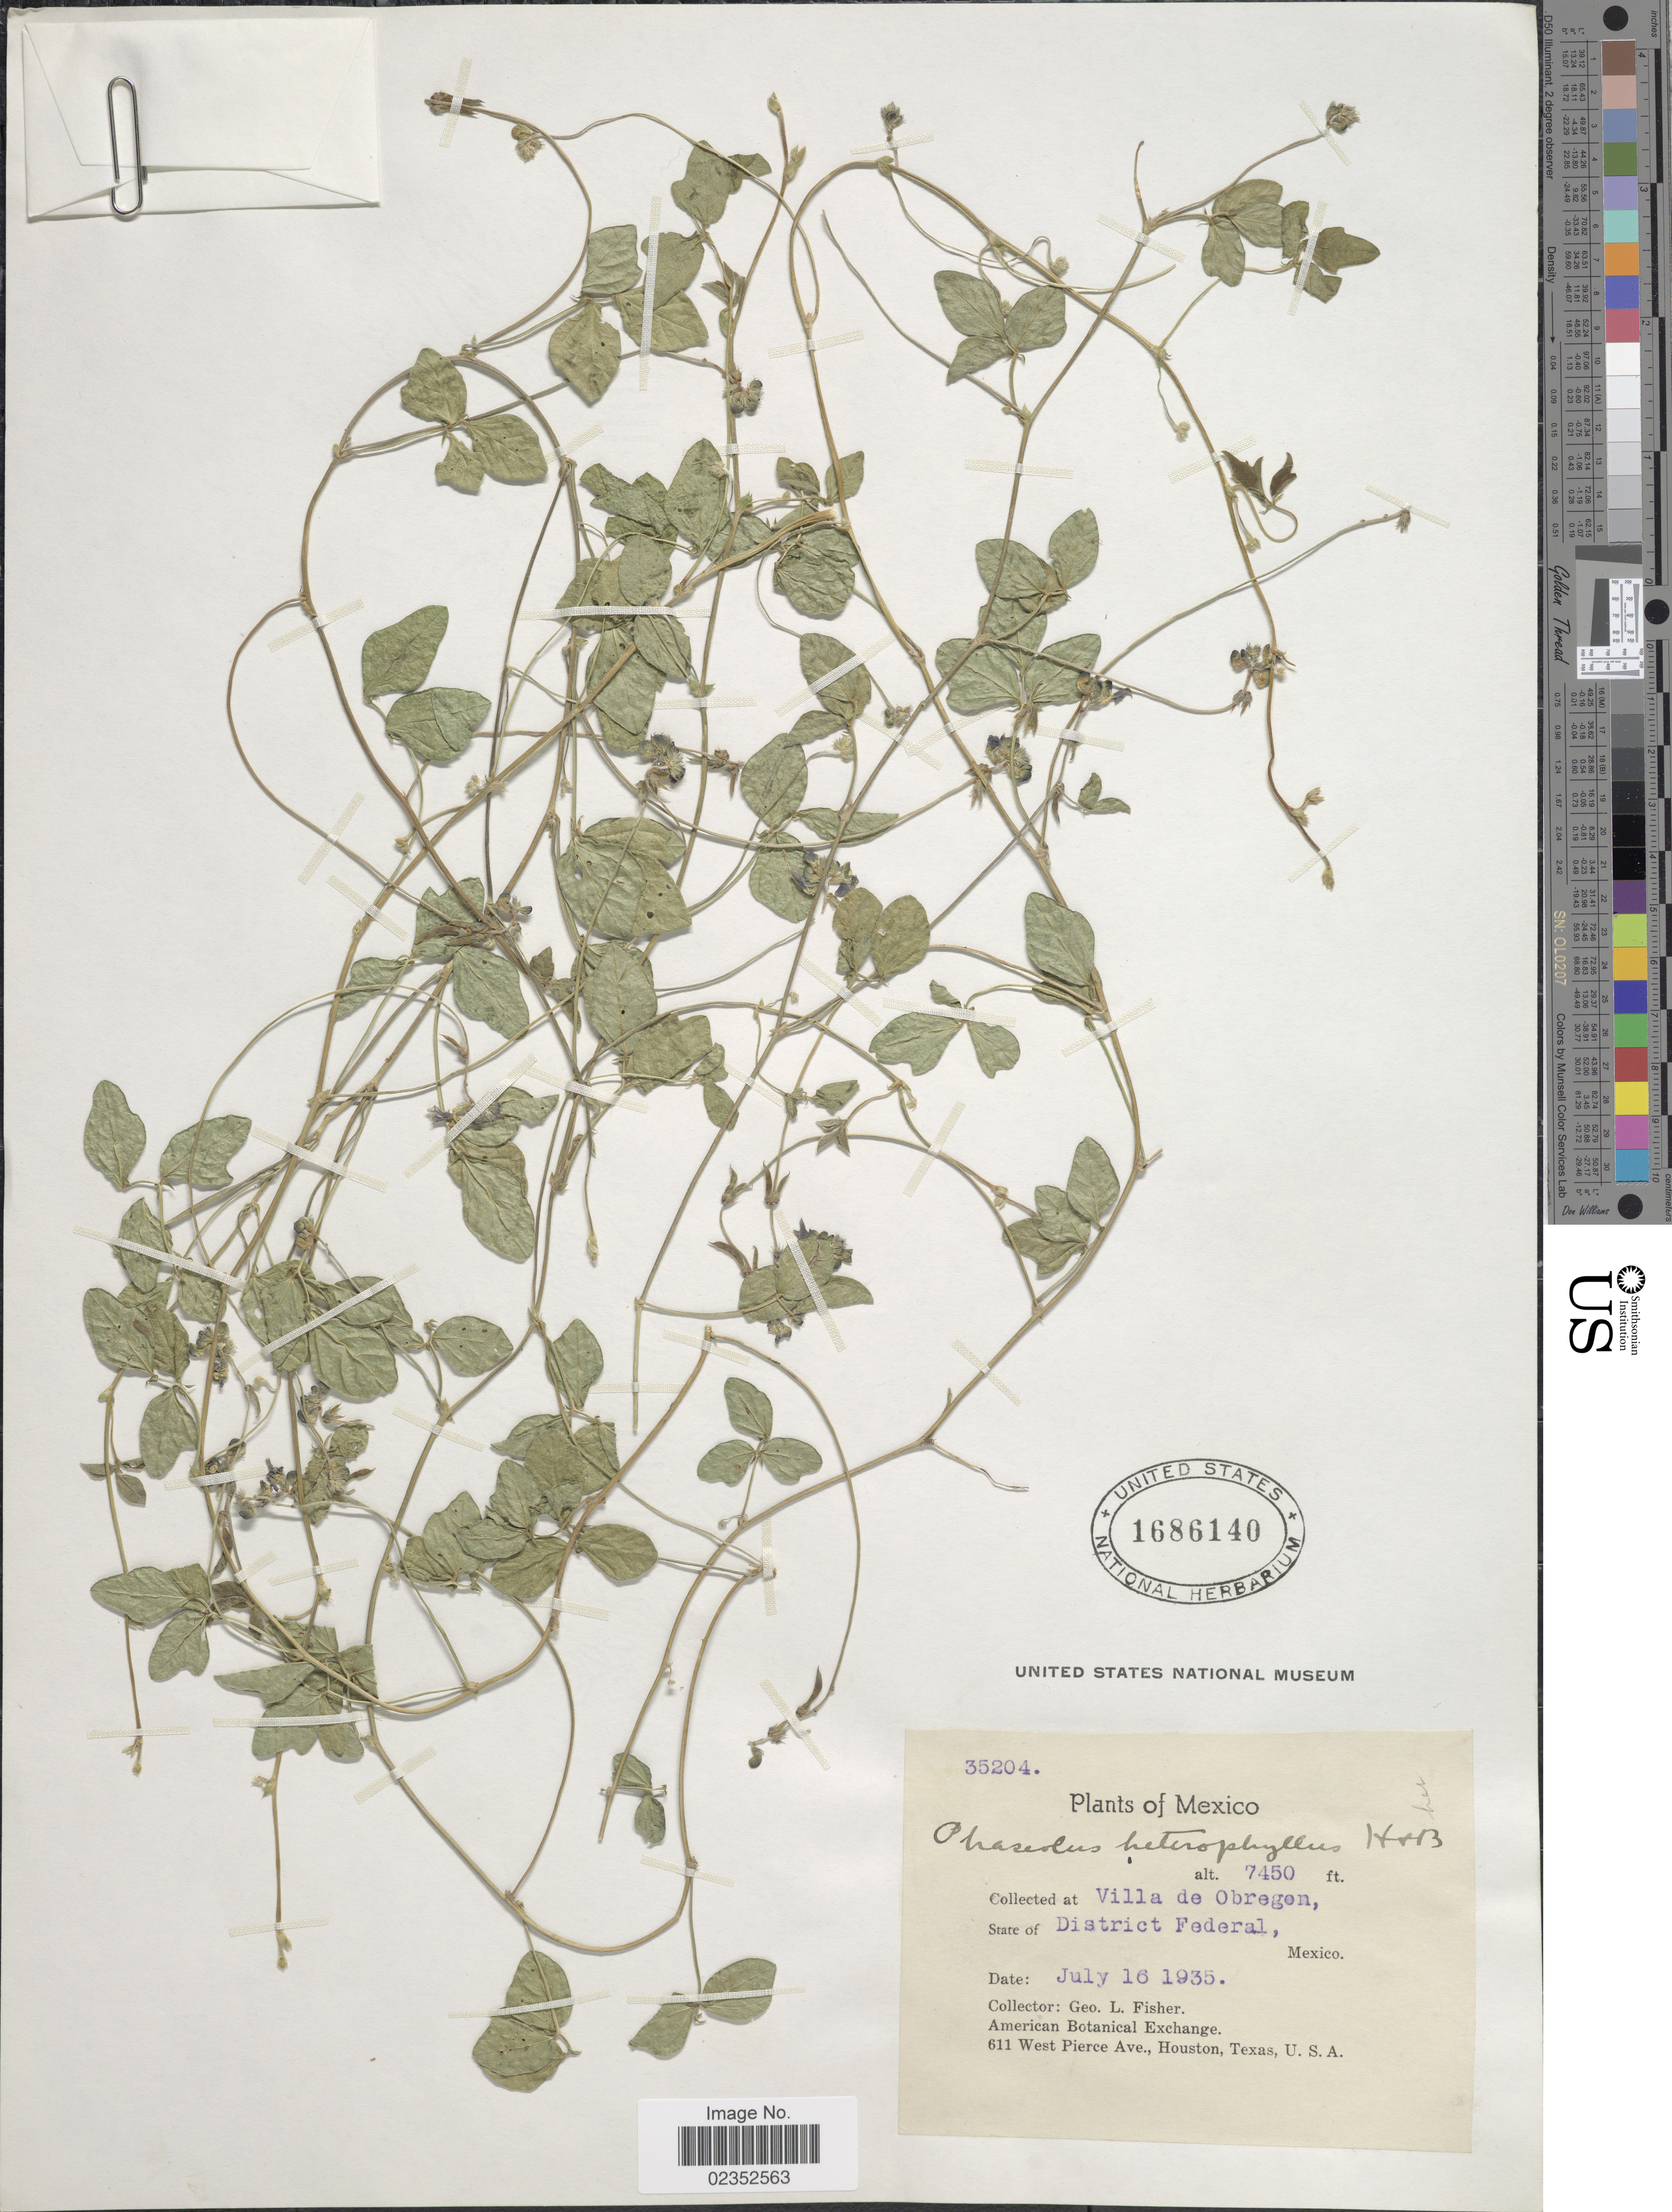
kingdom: Plantae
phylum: Tracheophyta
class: Magnoliopsida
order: Fabales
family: Fabaceae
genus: Macroptilium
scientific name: Macroptilium gibbosifolium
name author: (Ortega) A. Delgado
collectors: G. L. Fisher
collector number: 35204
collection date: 1935-07-16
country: Mexico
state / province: Distrito Federal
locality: Villa de Obregon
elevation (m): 2271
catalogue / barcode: US 1686140